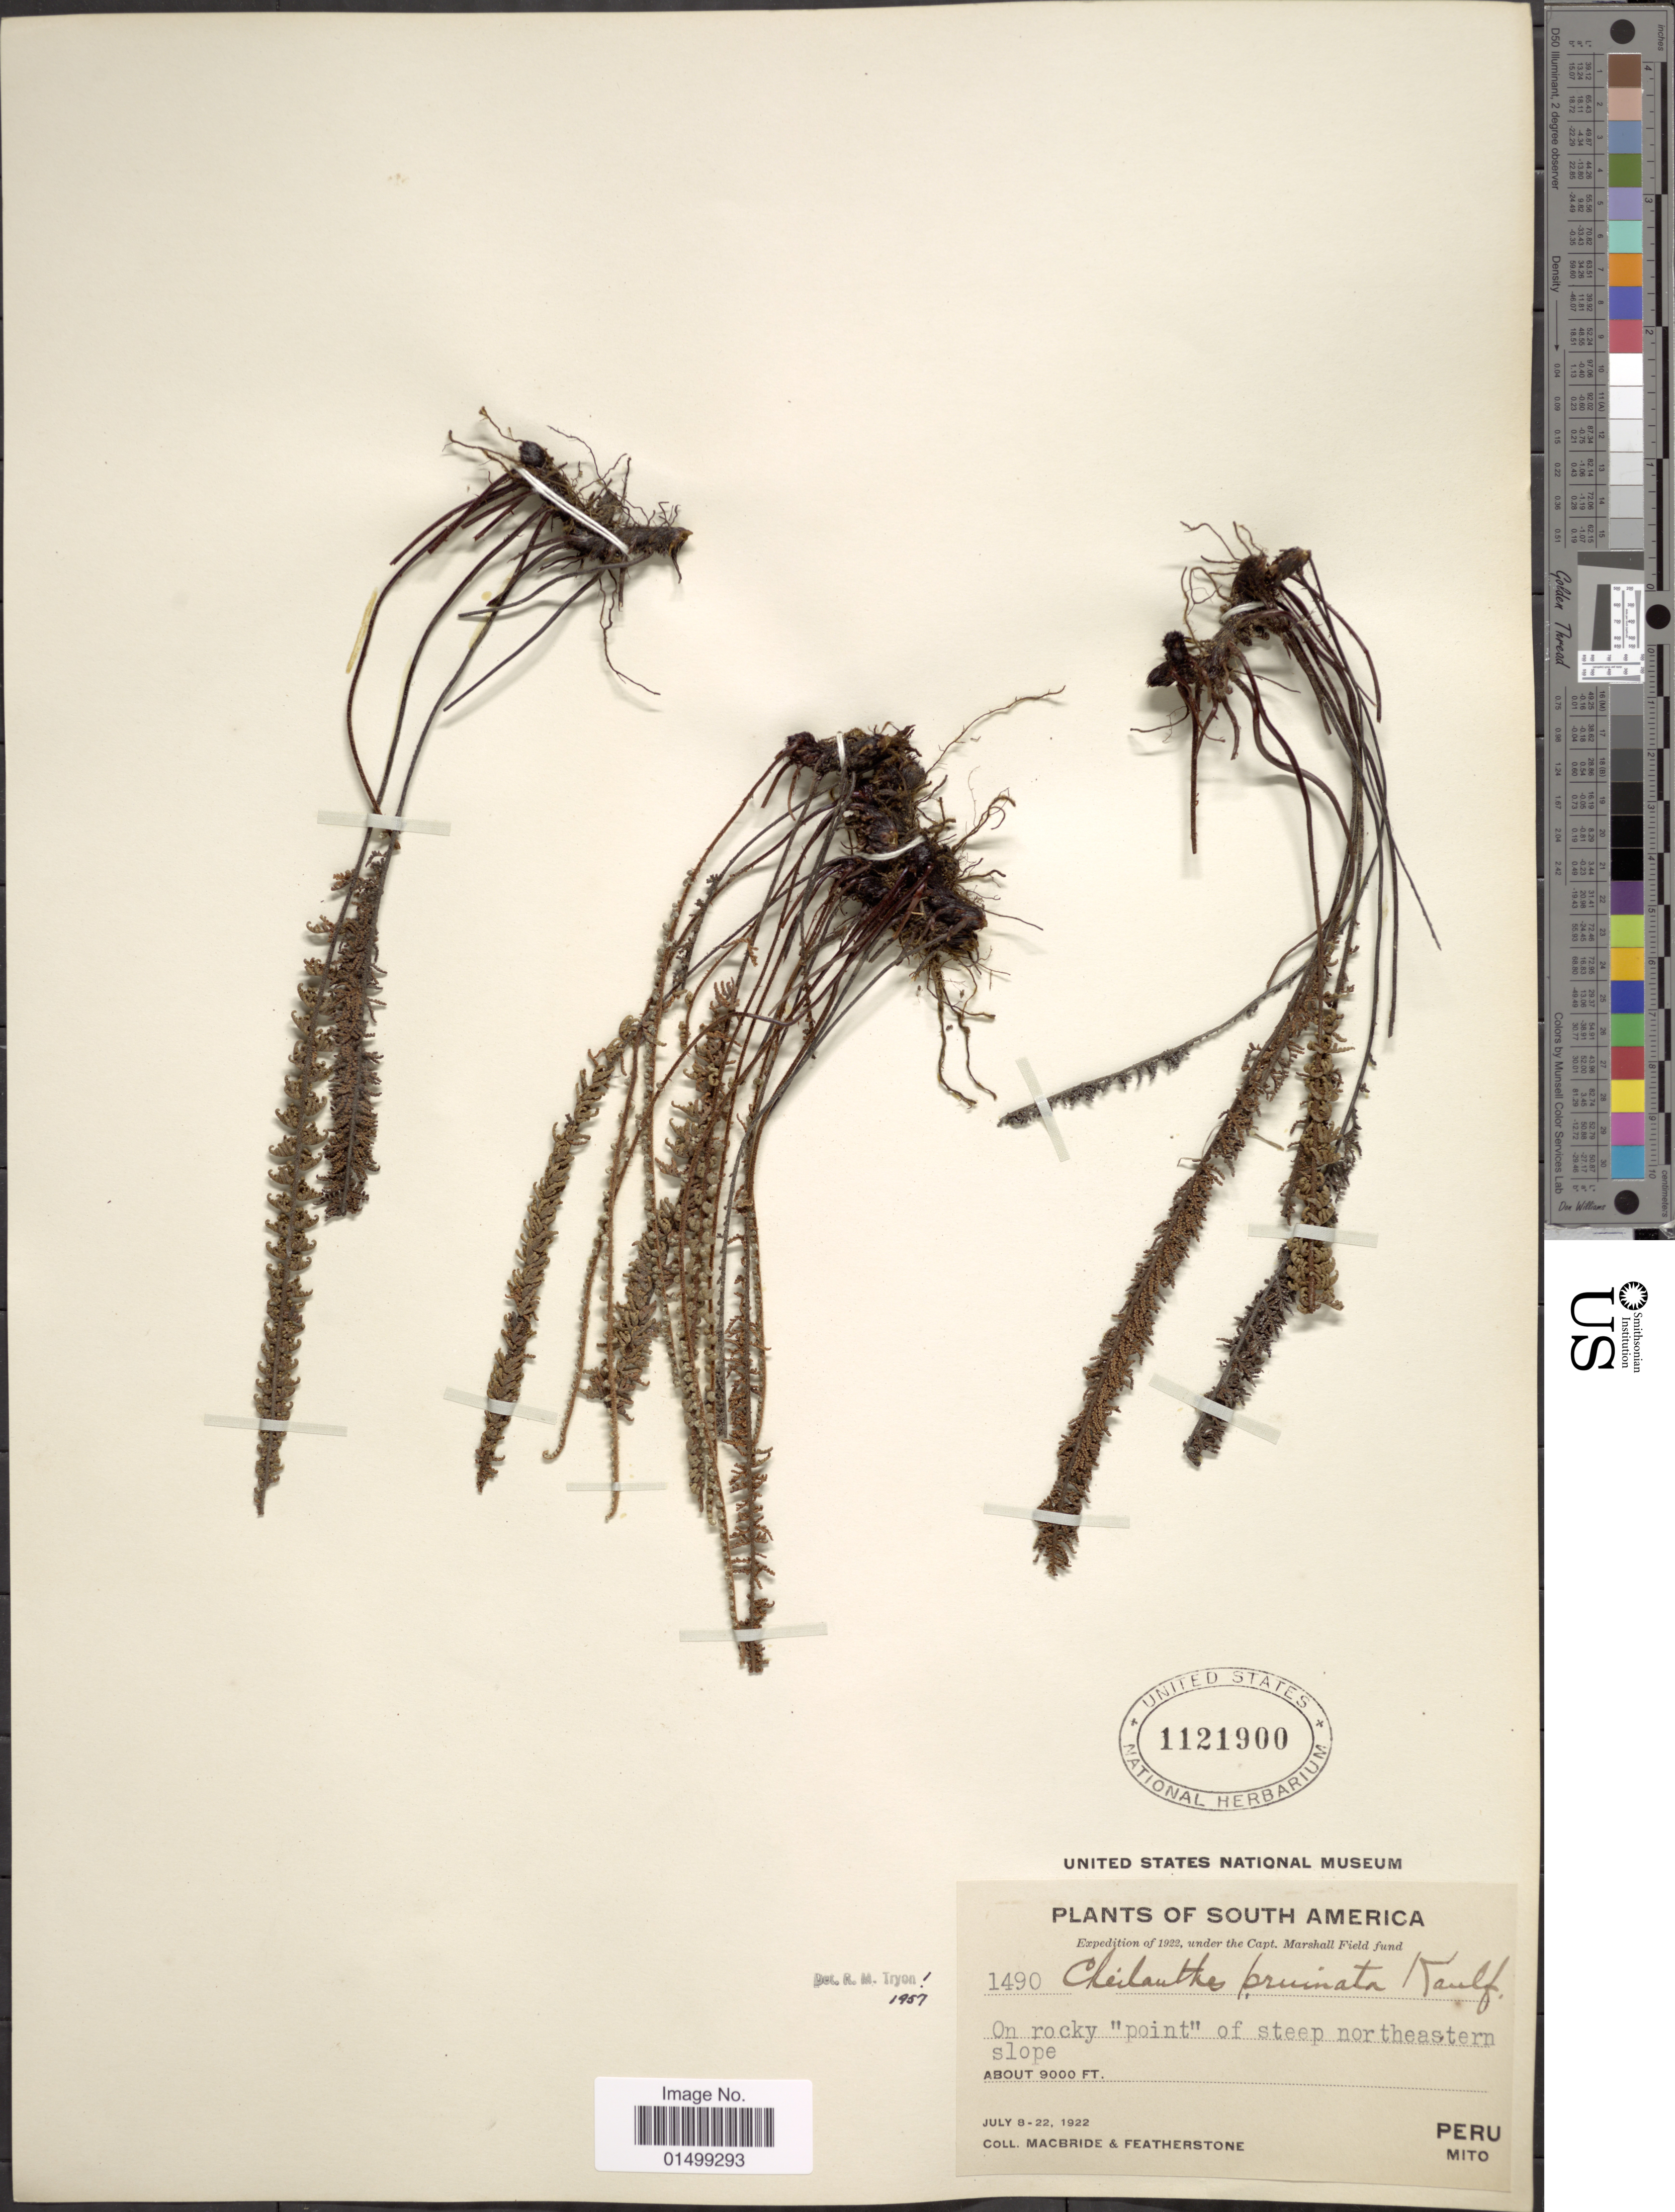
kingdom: Plantae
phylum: Tracheophyta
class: Polypodiopsida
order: Polypodiales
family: Pteridaceae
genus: Cheilanthes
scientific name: Cheilanthes pruinata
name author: Kaulf.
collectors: Macbride, -- & -. Featherstone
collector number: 1490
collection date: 1922-07-08/1922-07-22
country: Peru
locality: Mito, on rocky "point"of steep northeastern slope.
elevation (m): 2743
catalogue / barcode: US 1121900